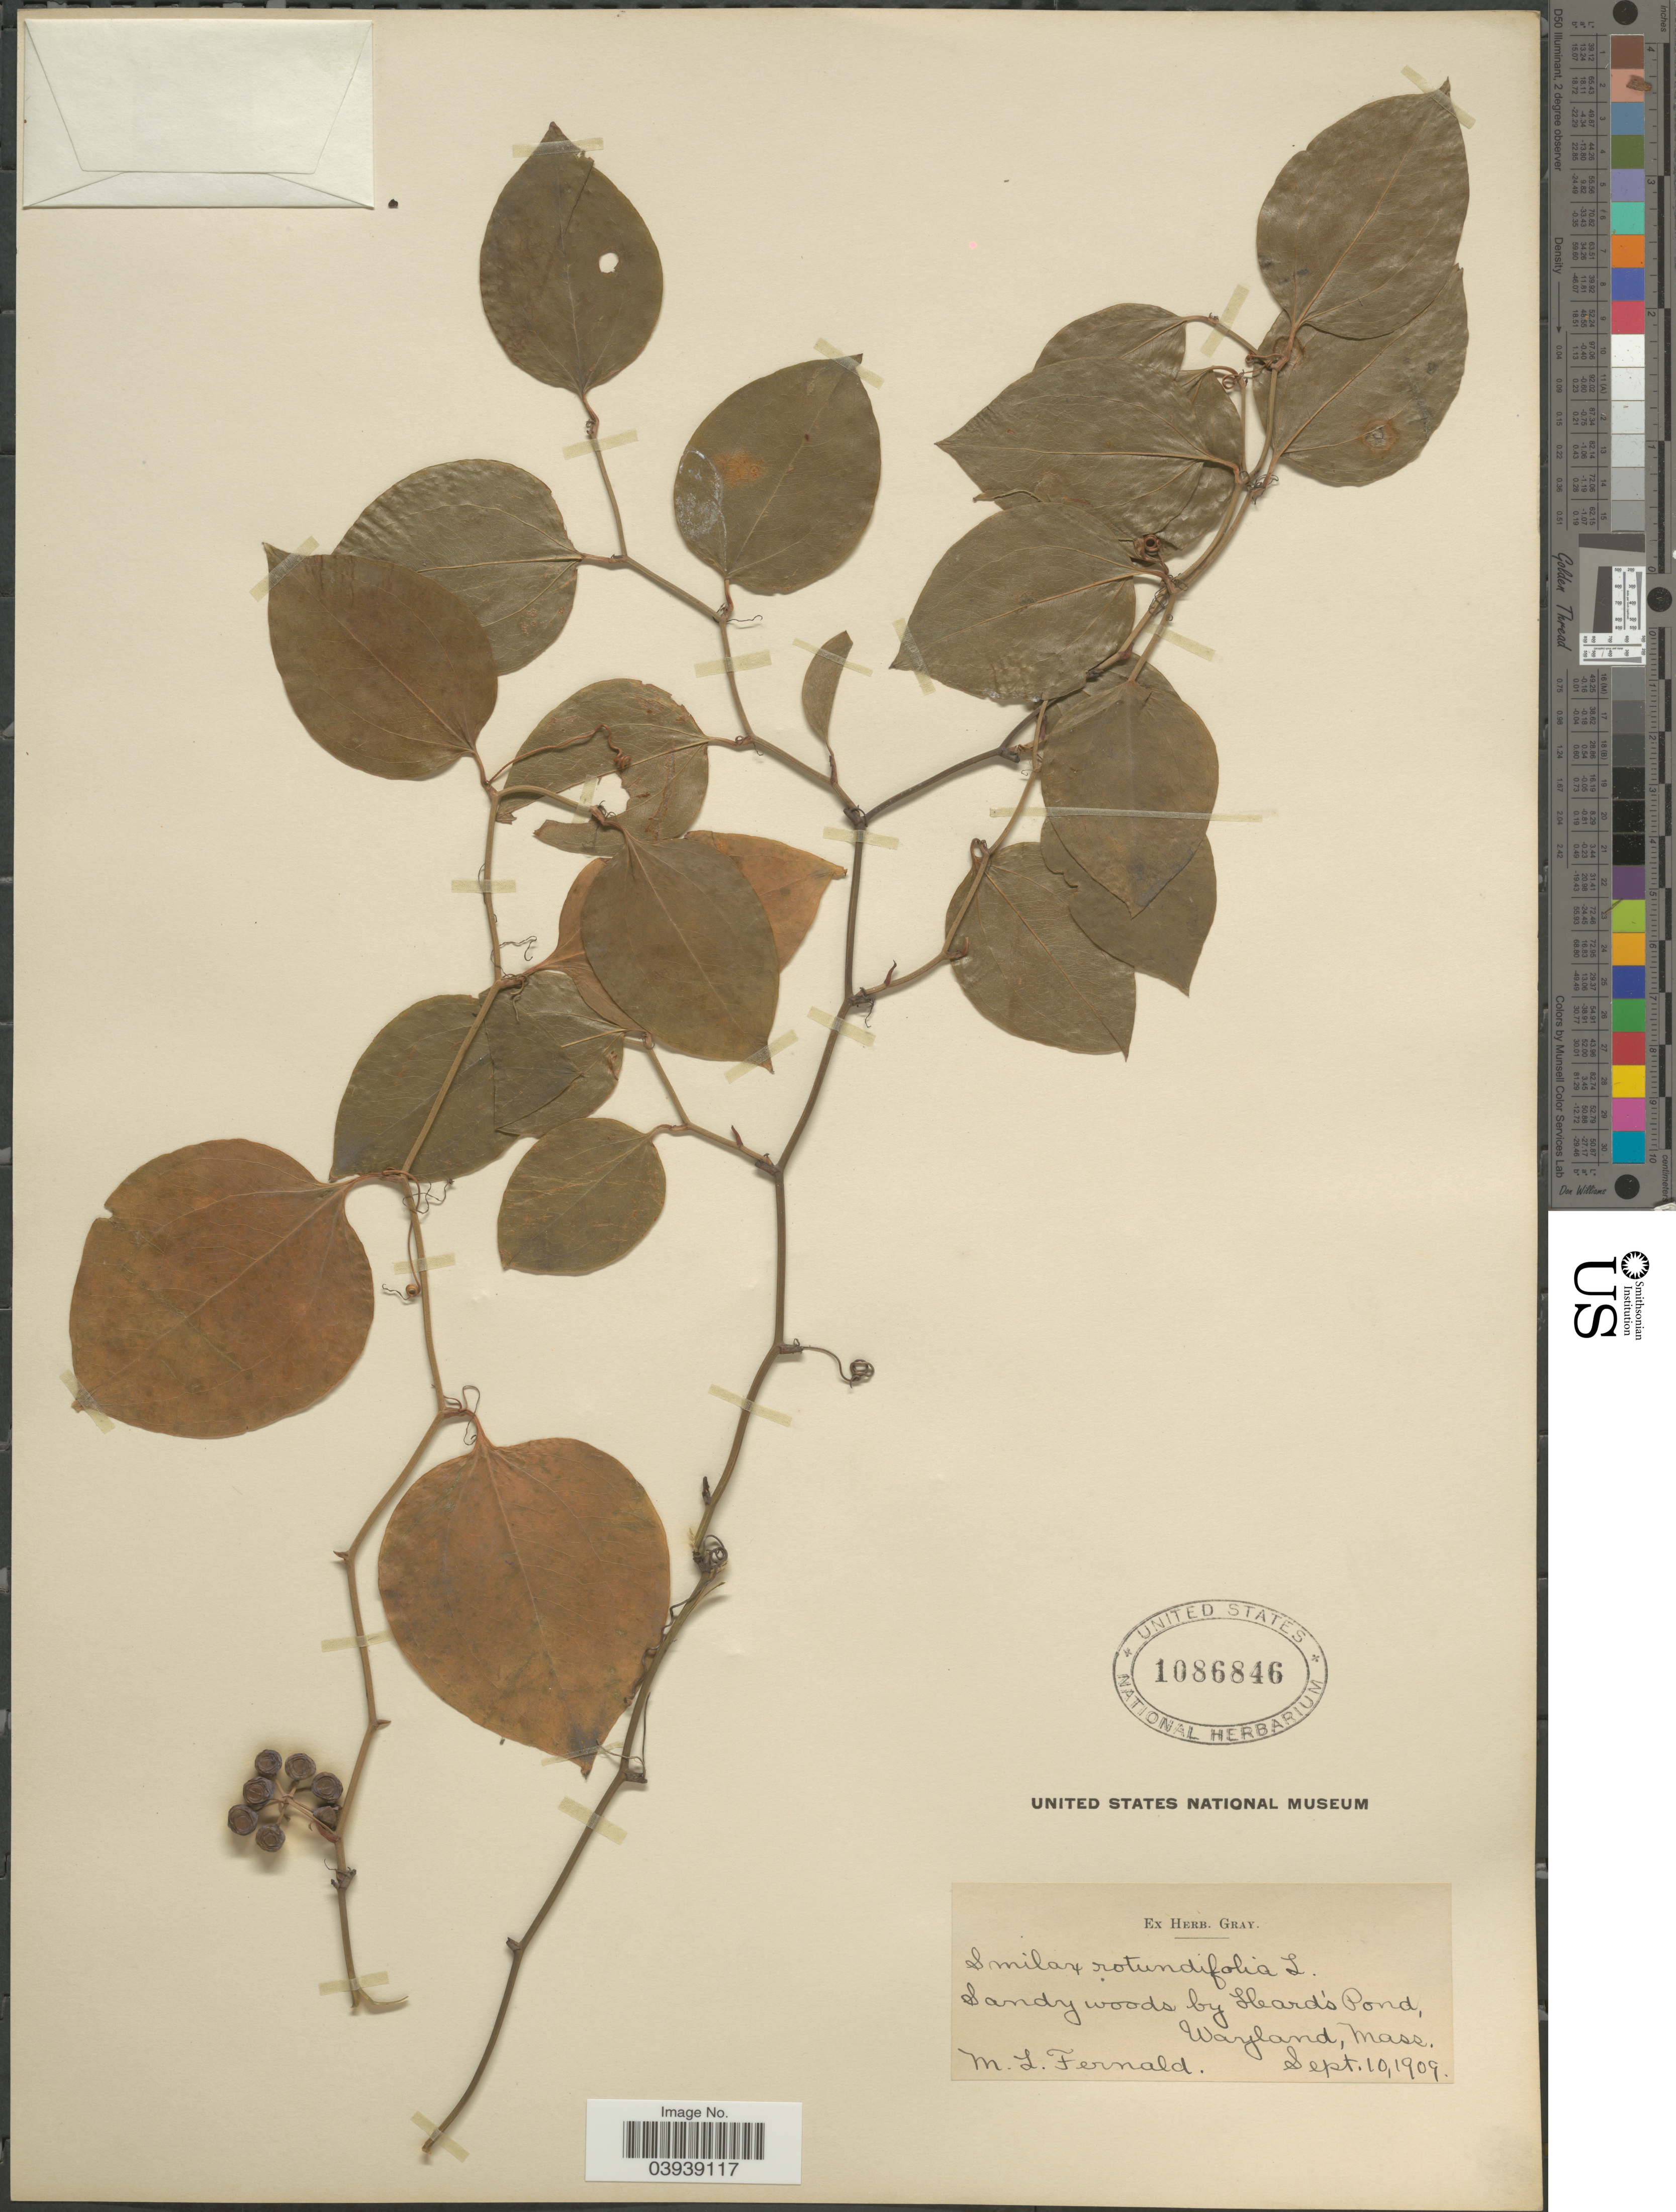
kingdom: Plantae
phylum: Tracheophyta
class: Liliopsida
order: Liliales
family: Smilacaceae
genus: Smilax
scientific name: Smilax rotundifolia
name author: L.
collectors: M. L. Fernald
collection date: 1909-09-10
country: United States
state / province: Massachusetts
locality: Sandy woods by Heard's Pond, Wayland.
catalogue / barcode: US 1086846